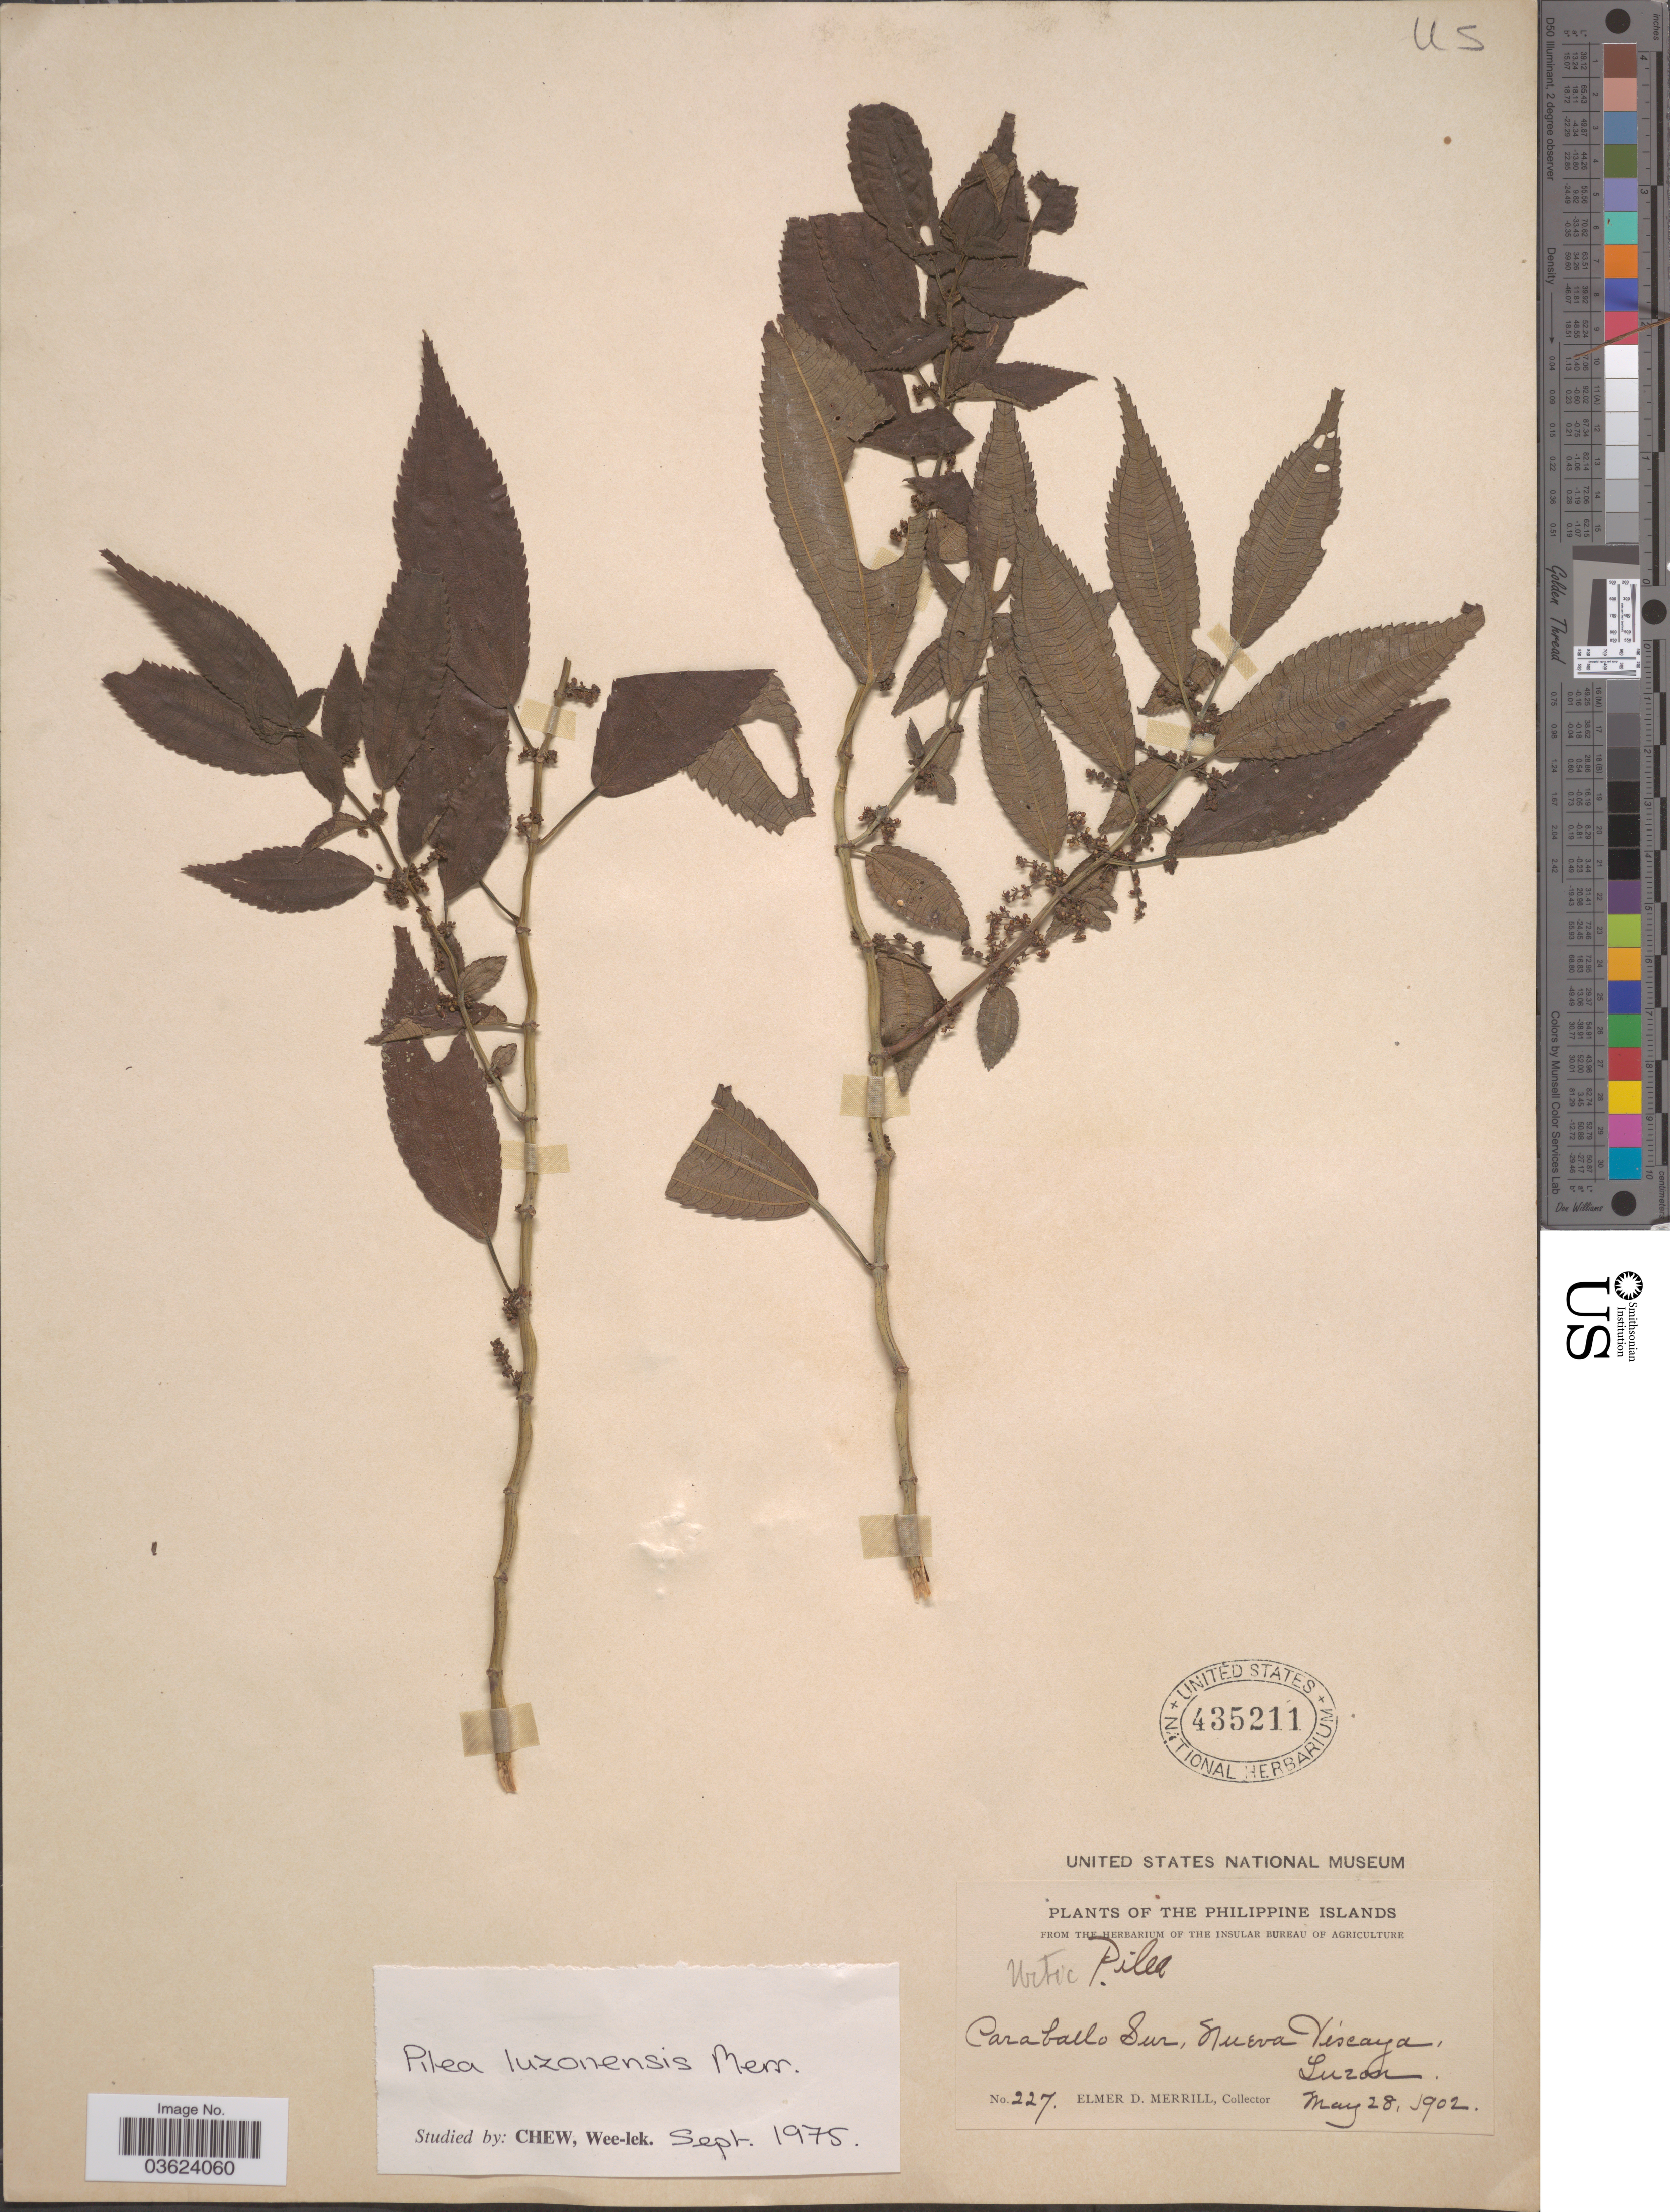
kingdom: Plantae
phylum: Tracheophyta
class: Magnoliopsida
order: Rosales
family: Urticaceae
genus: Pilea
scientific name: Pilea luzonensis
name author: Merr.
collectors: E. D. Merrill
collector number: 227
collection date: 1902-05-28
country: Philippines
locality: Caraballo Sur, Nueva Viscaya, Luzon.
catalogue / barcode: US 435211